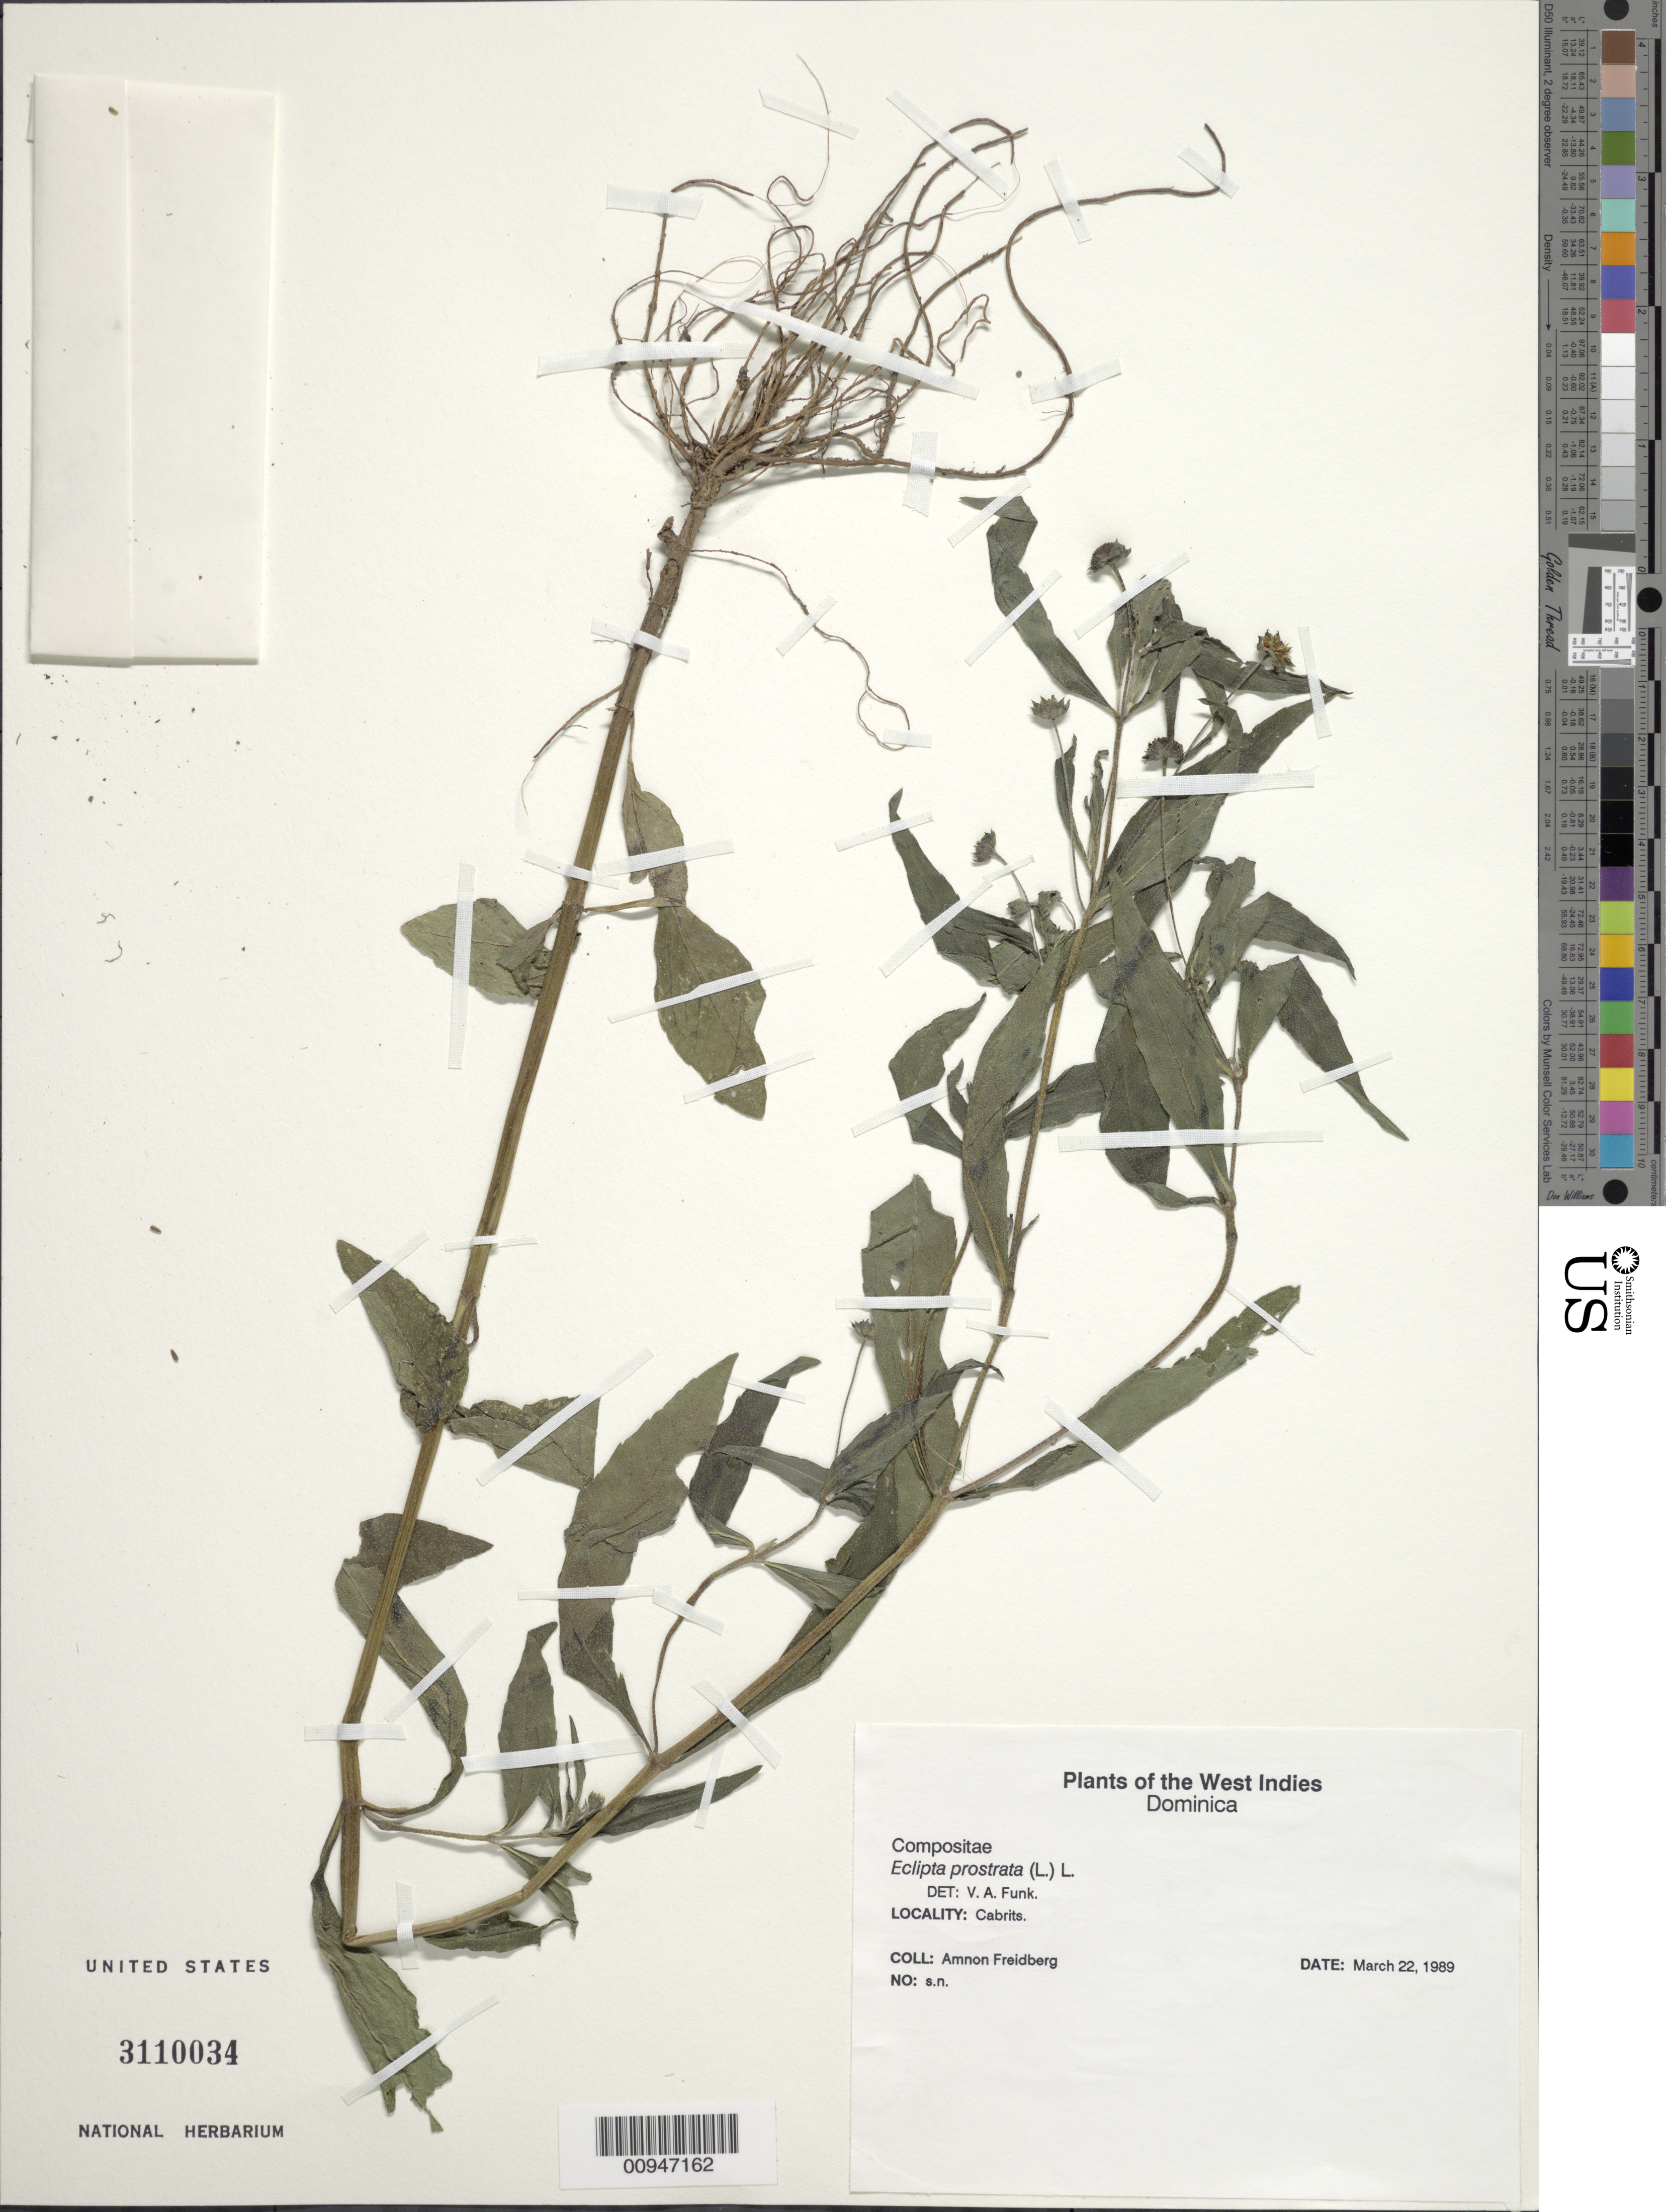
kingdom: Plantae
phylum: Tracheophyta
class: Magnoliopsida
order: Asterales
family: Asteraceae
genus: Eclipta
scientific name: Eclipta prostrata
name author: (L.) L.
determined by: Funk, Vicki A., (BOT), Smithsonian Institution - National Museum of Natural History (UNITED STATES)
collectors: A. Freidberg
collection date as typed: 22 Mar 1989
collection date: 1989-03-22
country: Dominica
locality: Cabrits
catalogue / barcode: US 3110034